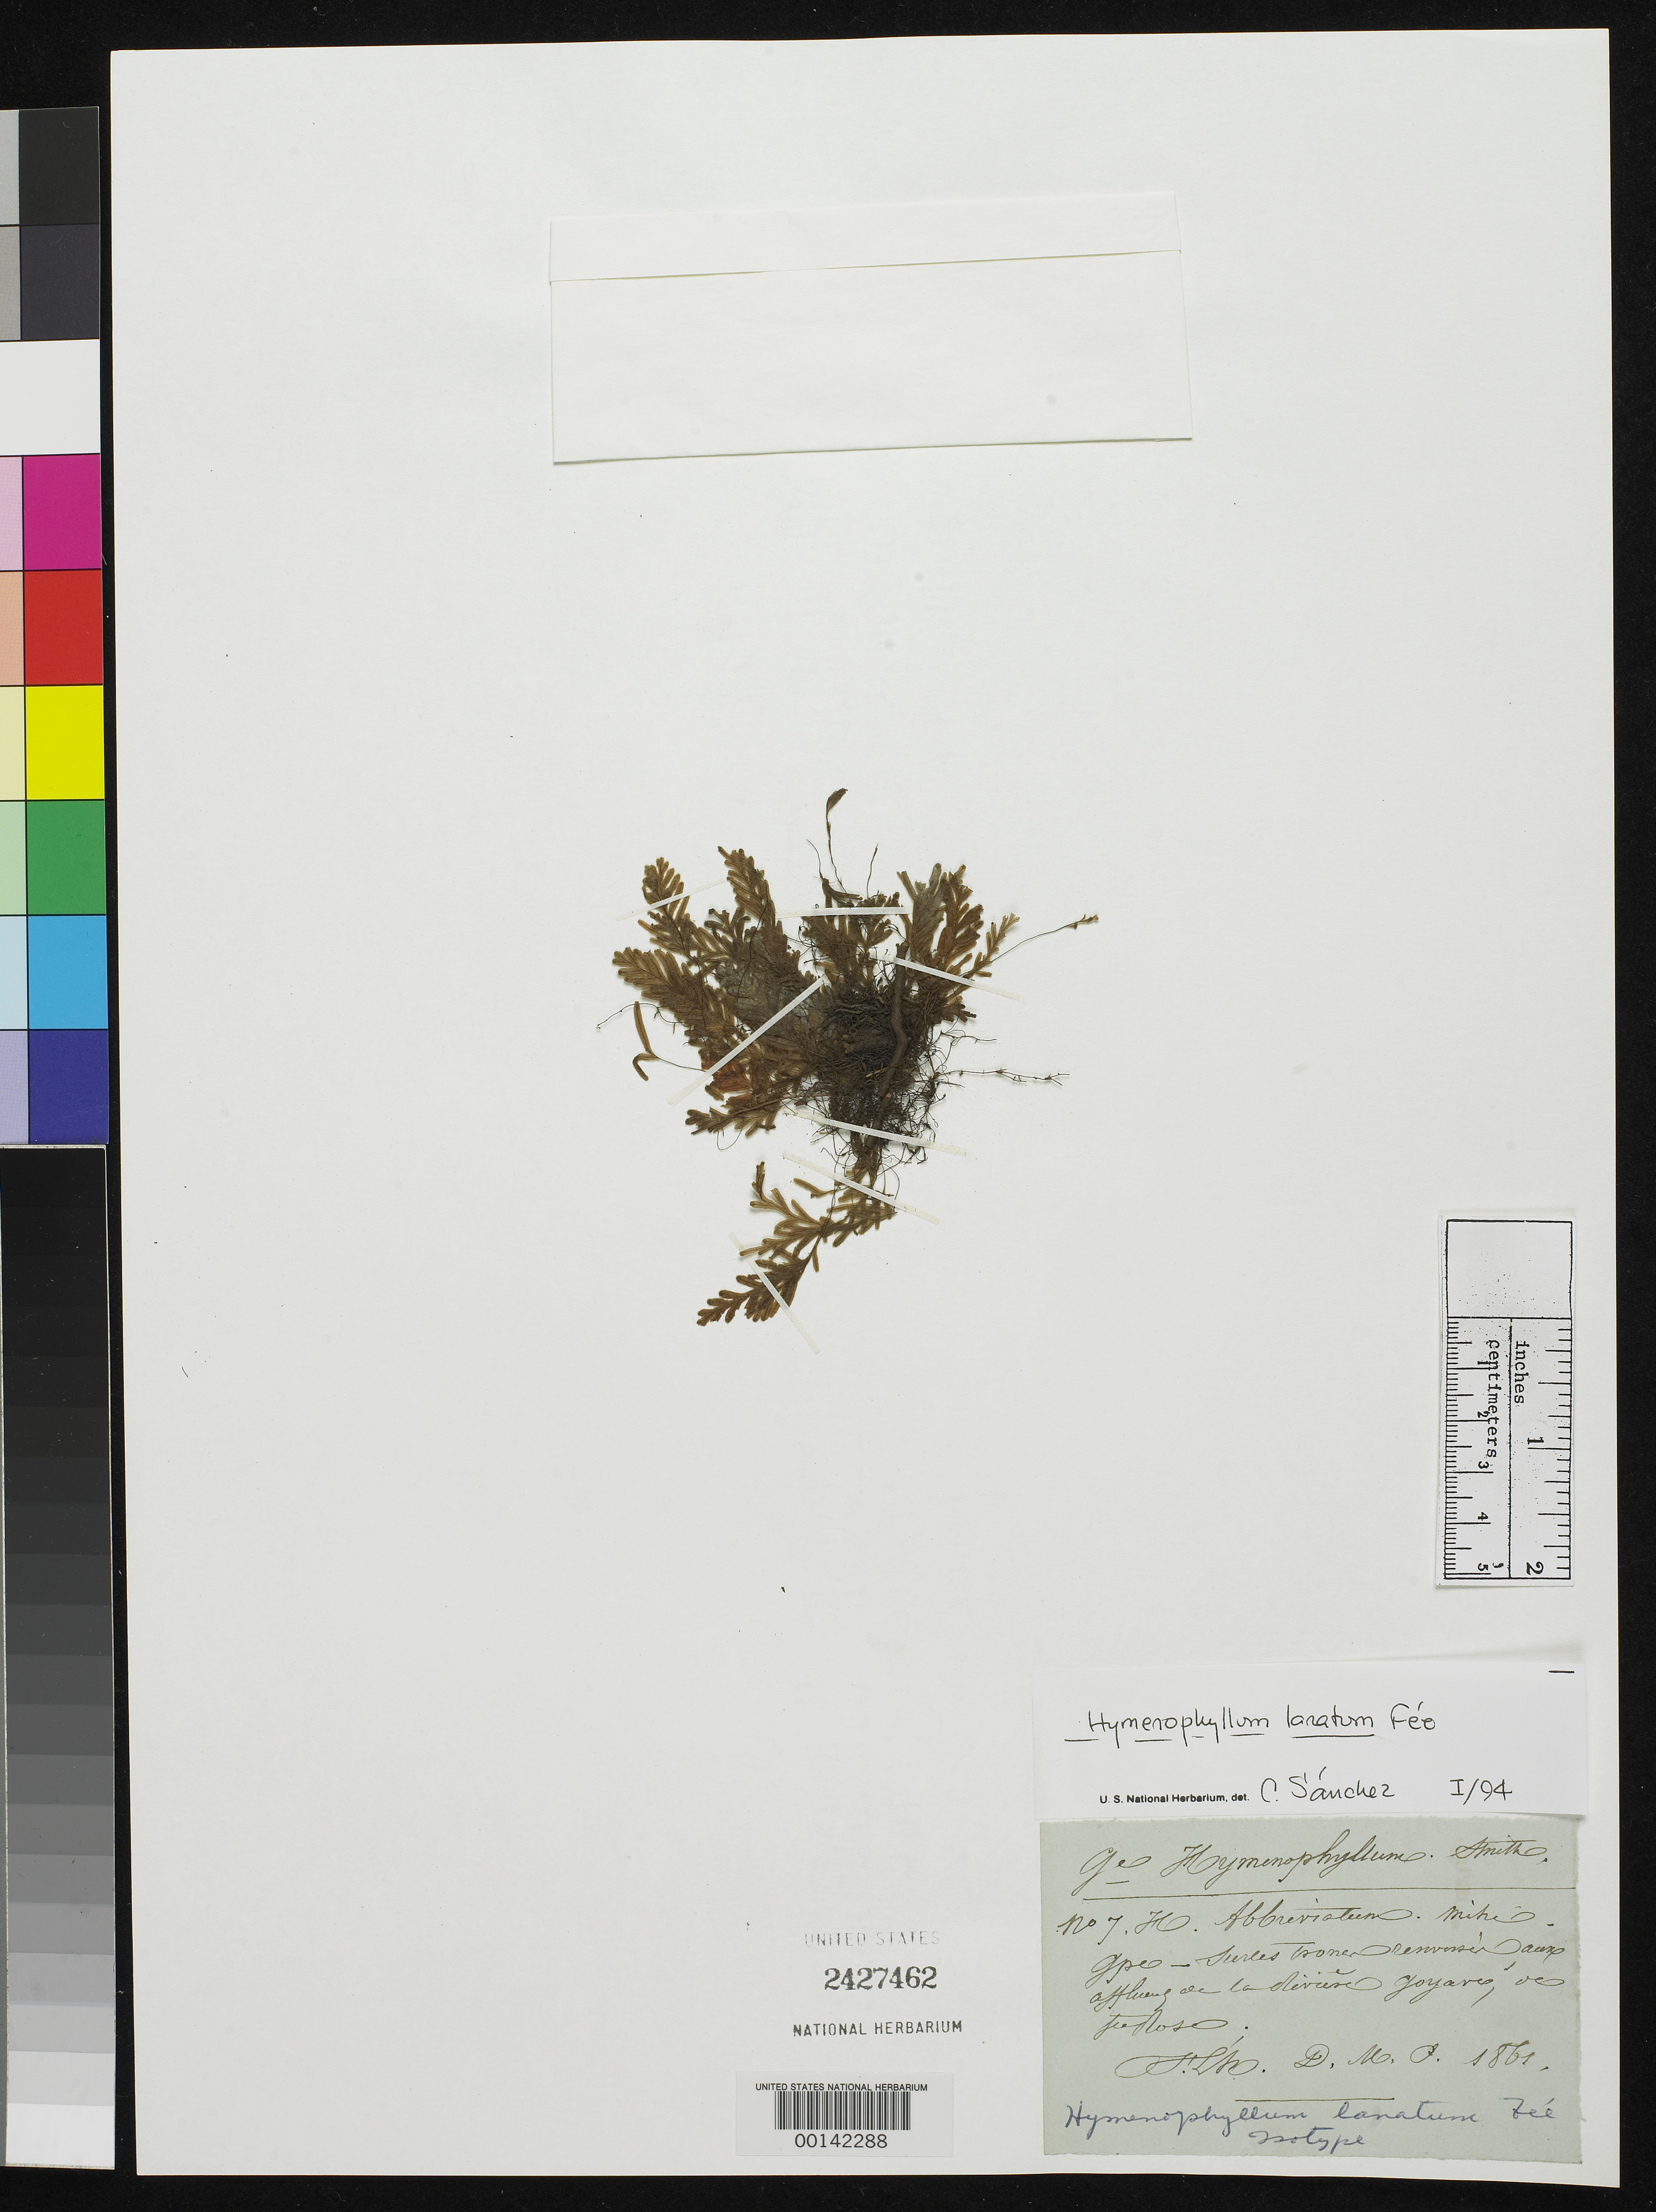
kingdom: Plantae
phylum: Tracheophyta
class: Polypodiopsida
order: Hymenophyllales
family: Hymenophyllaceae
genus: Hymenophyllum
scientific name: Hymenophyllum lanatum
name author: Fée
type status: Isotype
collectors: F. L'Herminier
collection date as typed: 1861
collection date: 1861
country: Guadeloupe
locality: Sainte-rose, Riviere Coyave.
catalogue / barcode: US 2427462